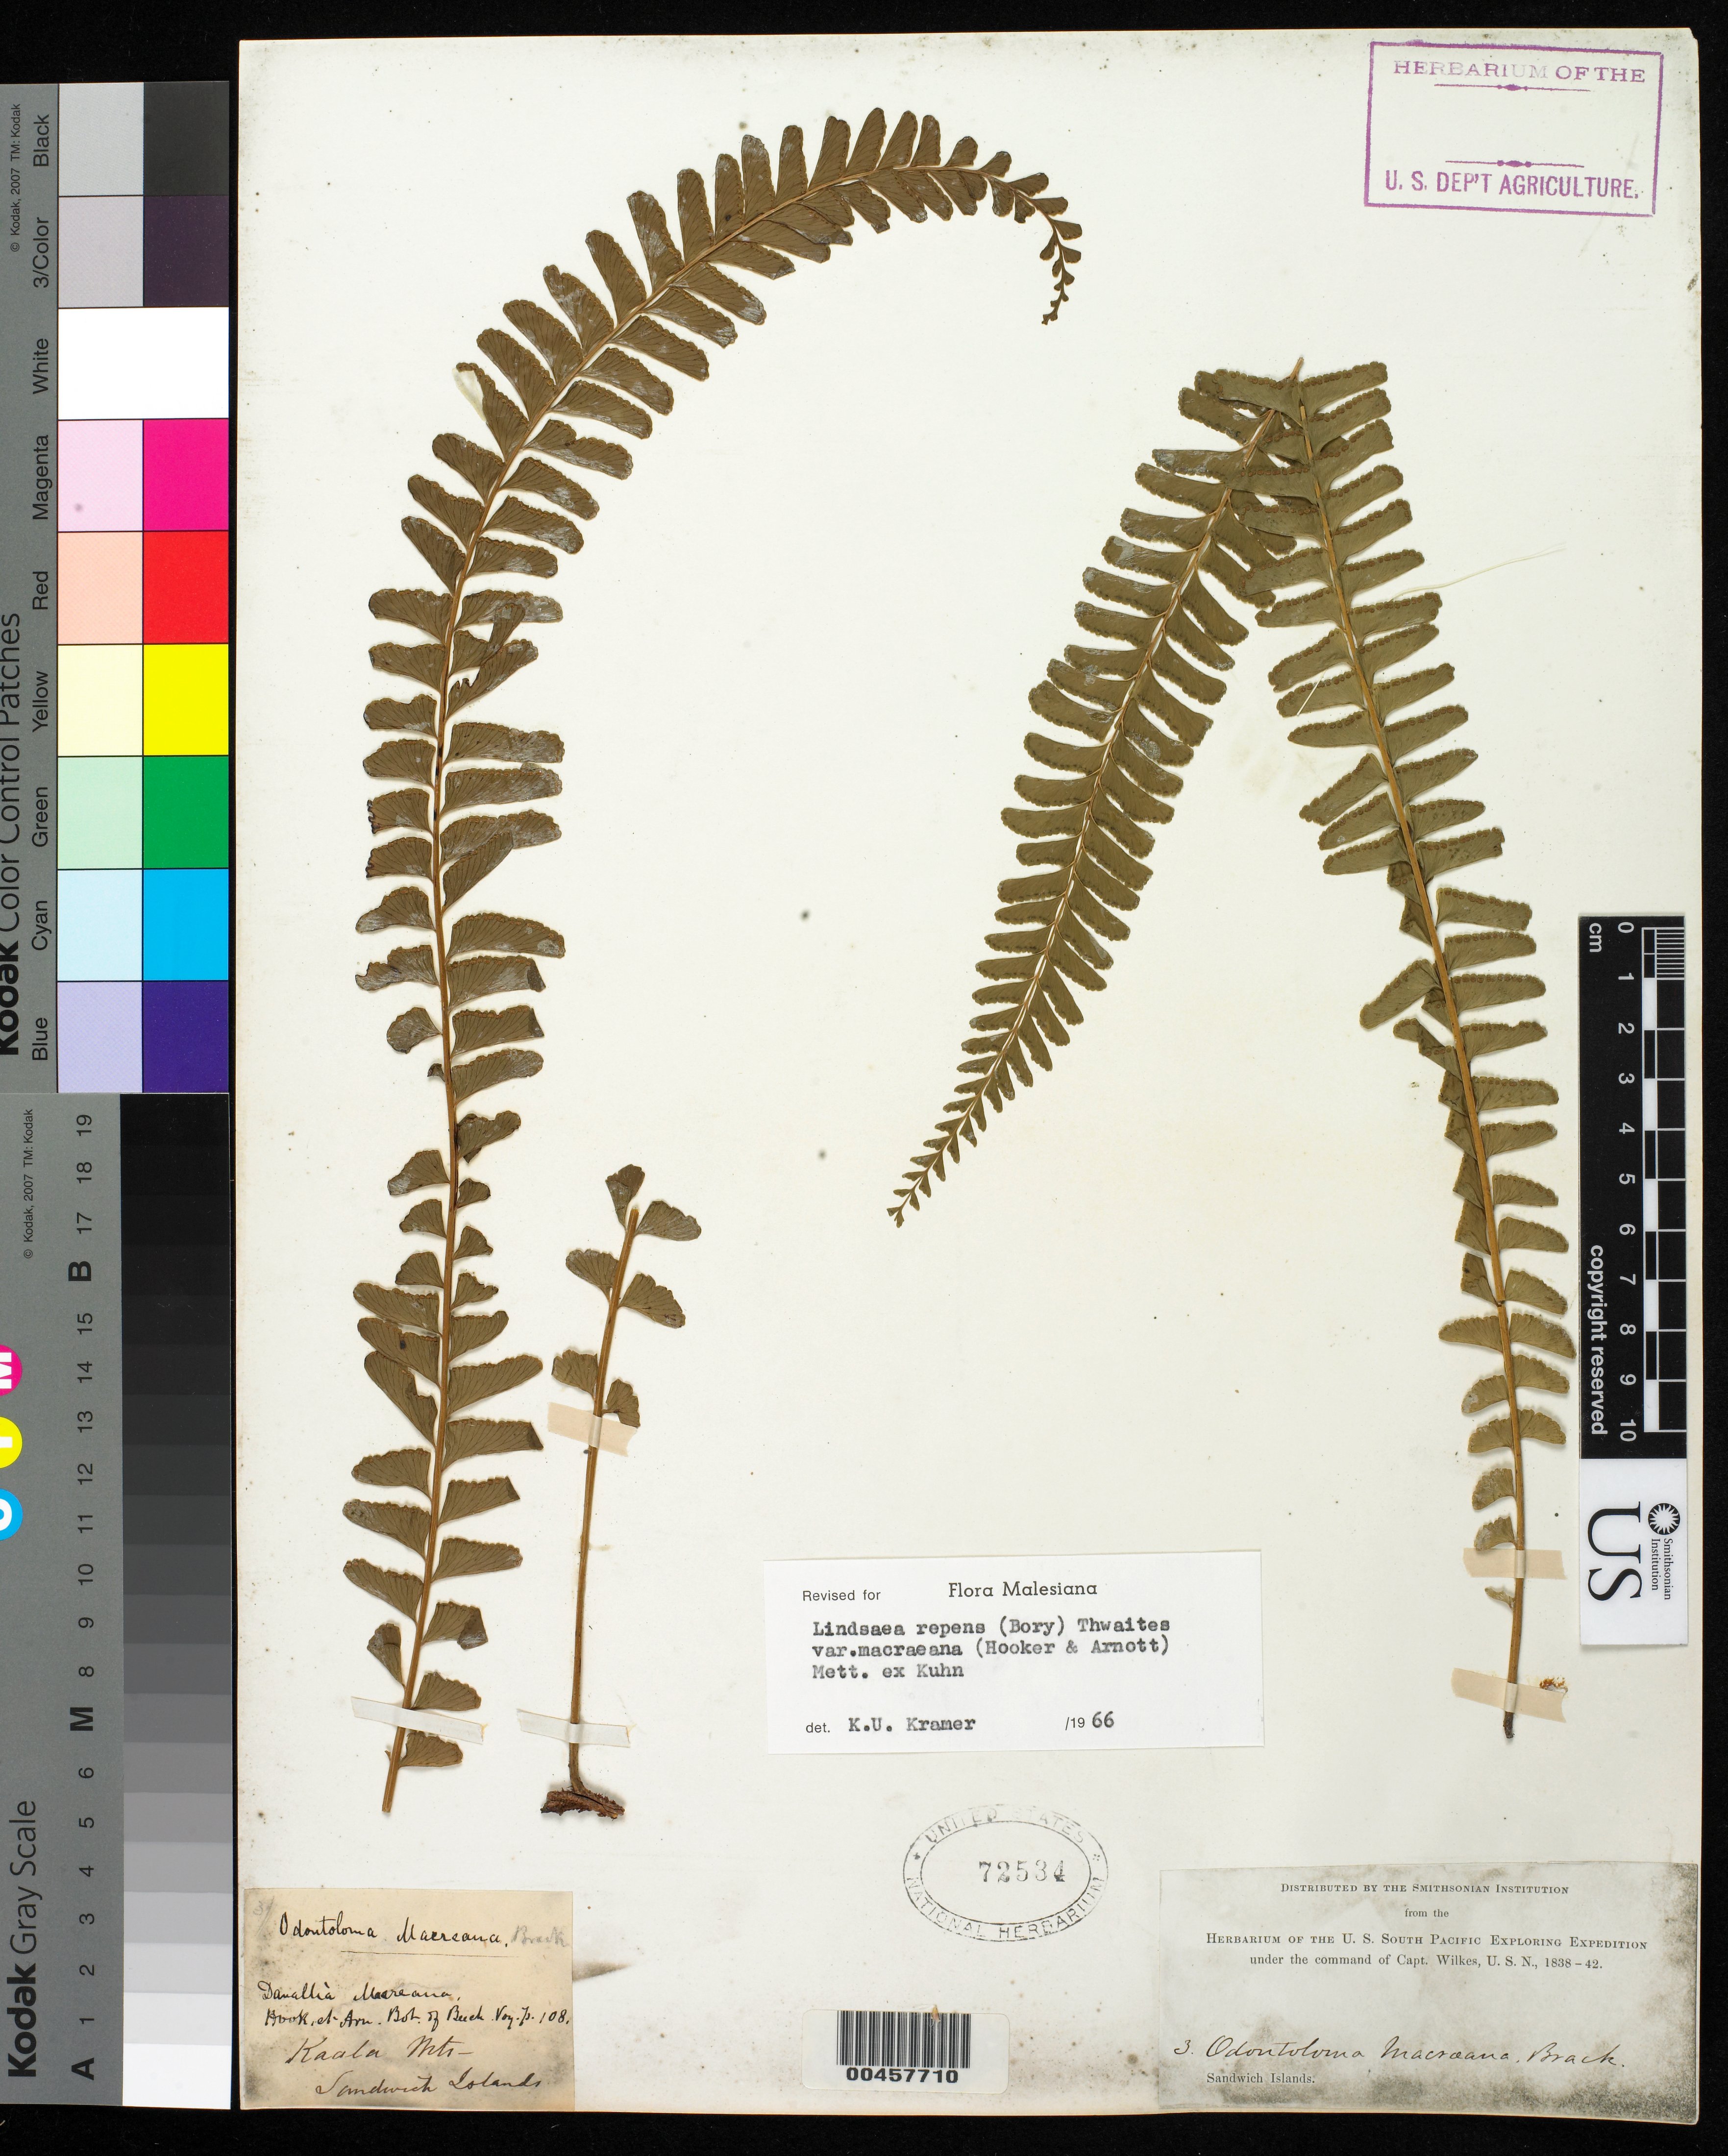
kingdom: Plantae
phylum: Tracheophyta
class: Polypodiopsida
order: Polypodiales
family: Lindsaeaceae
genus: Lindsaea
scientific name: Lindsaea repens var. macraeana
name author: (Hook. & Arn.) Mett. ex Kuhn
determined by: Kramer, K. U.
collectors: Wilkes Explor. Exped.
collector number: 3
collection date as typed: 1838 to -- --- 1842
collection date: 1838/1842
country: United States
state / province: Hawaii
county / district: Honolulu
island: Oahu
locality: Sandwich Islands, Kaala Mts.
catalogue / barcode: US 72534